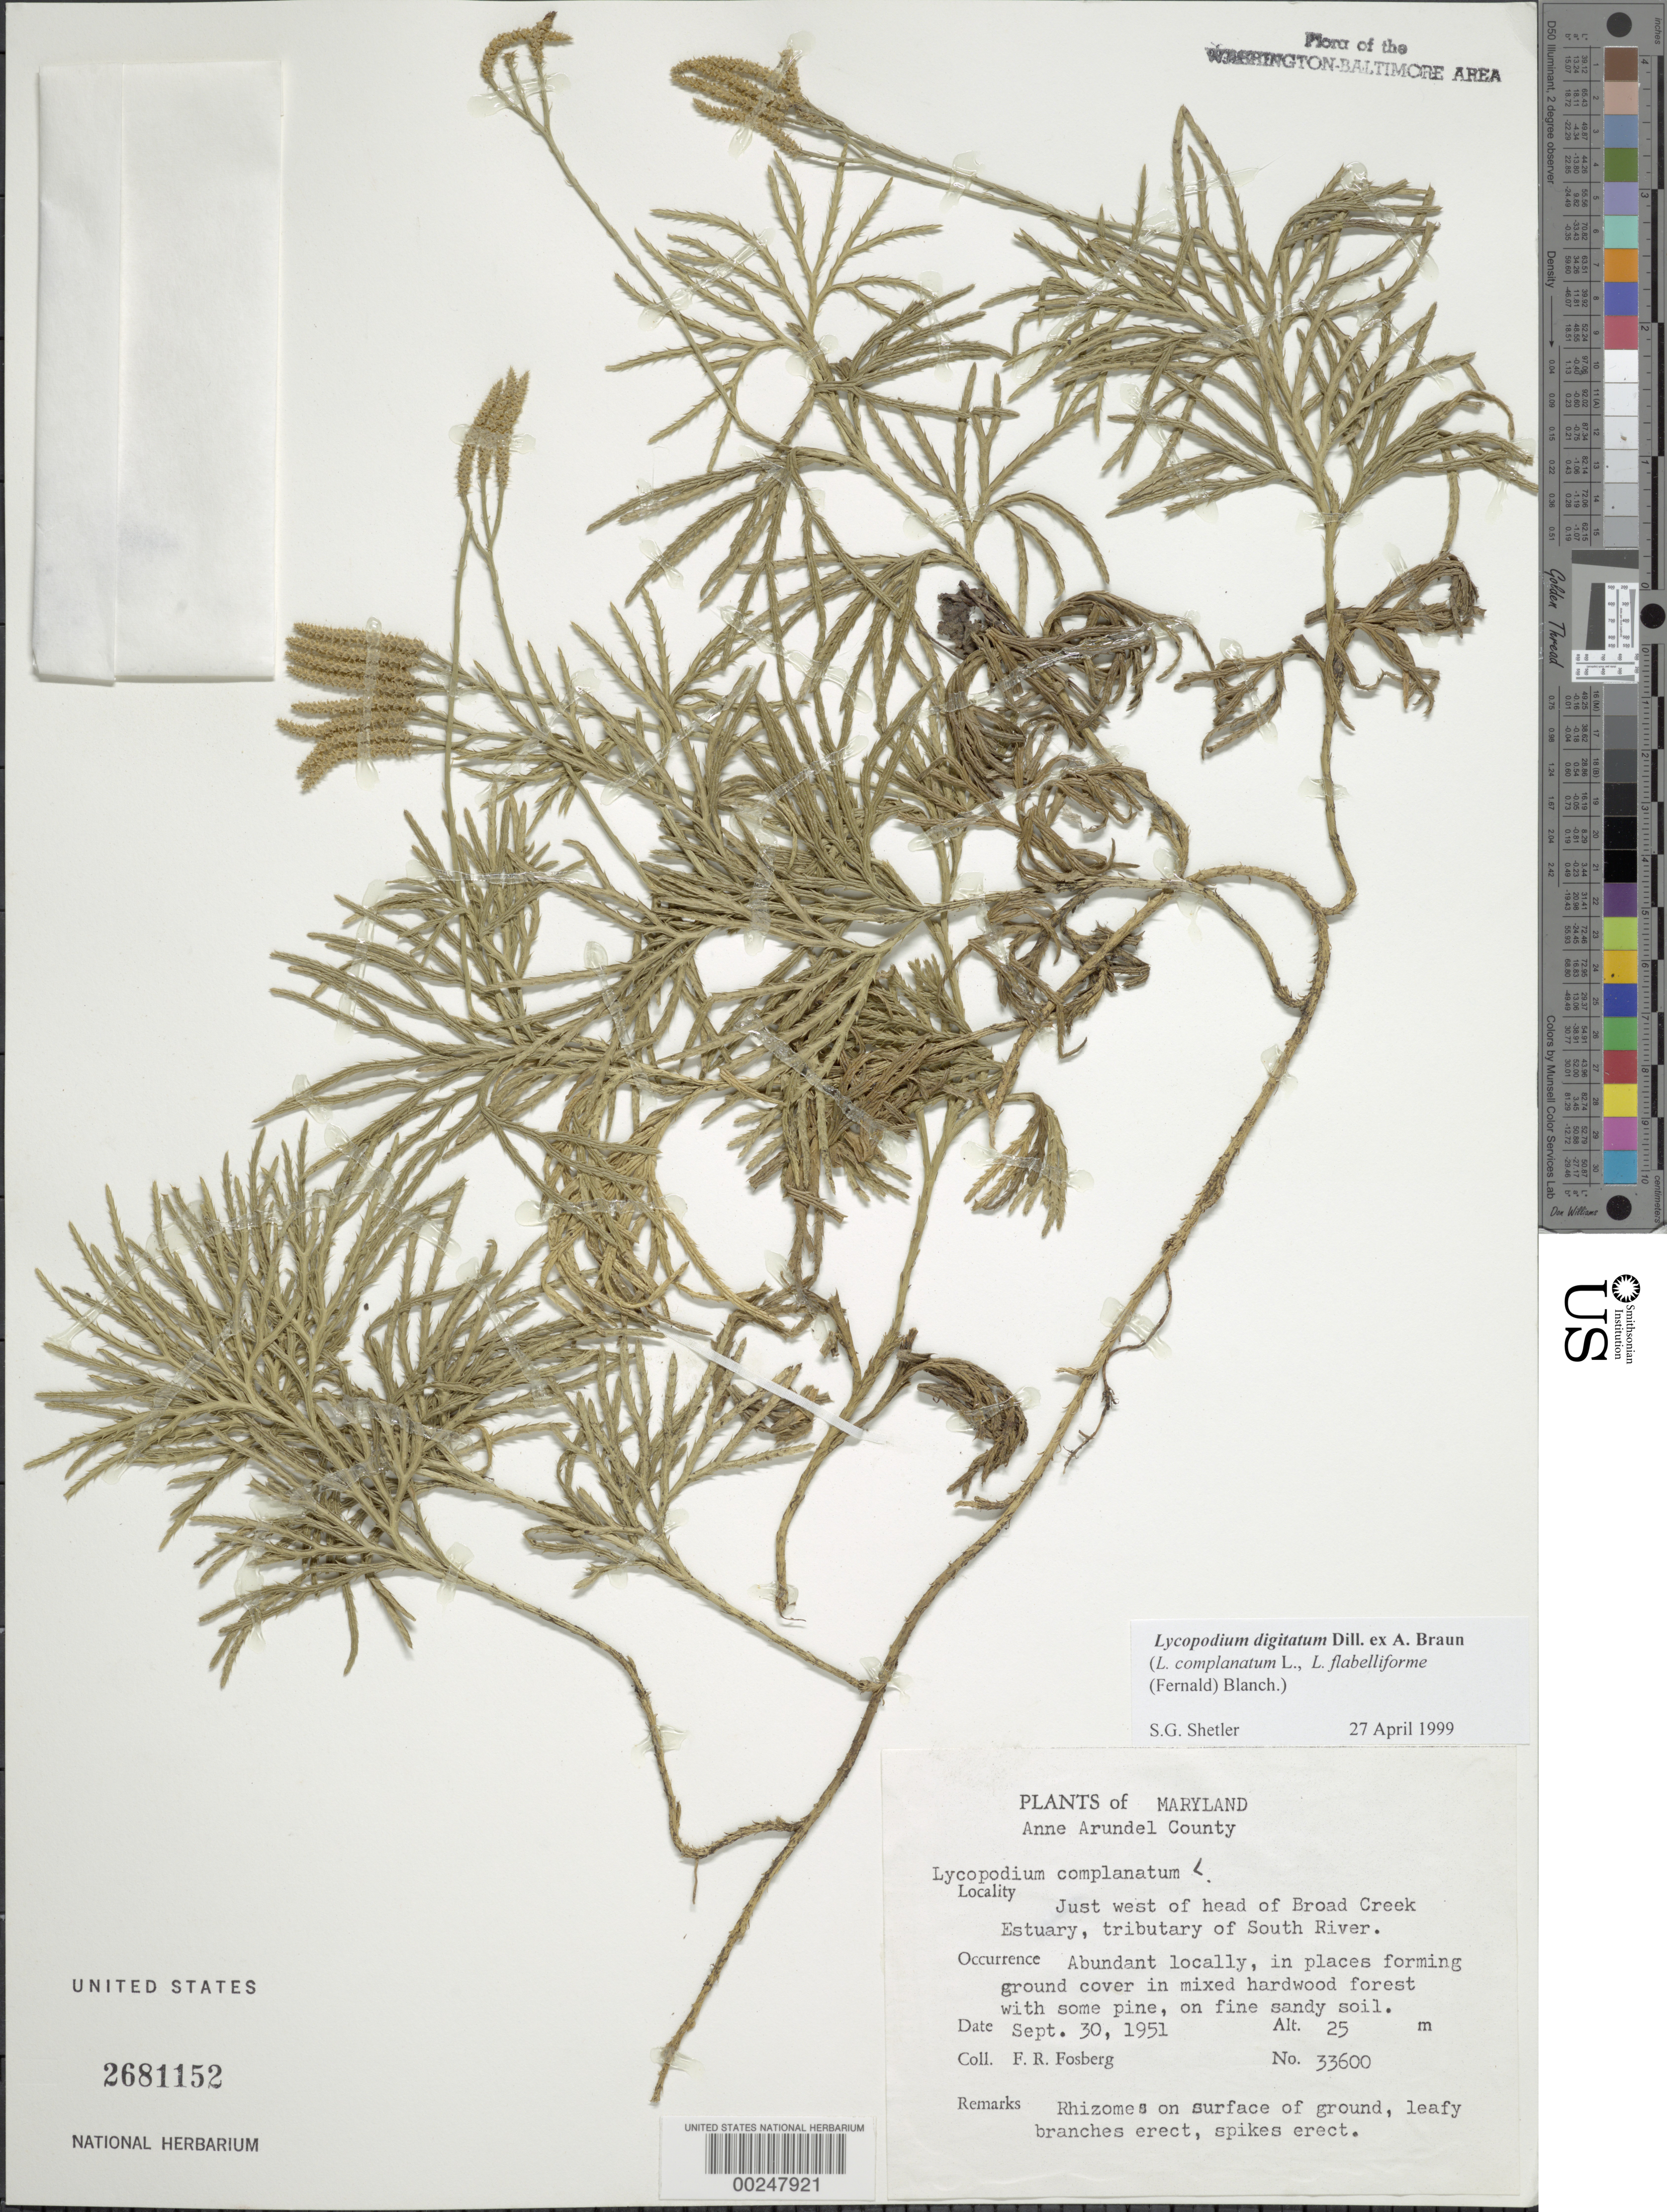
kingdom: Plantae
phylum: Tracheophyta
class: Lycopodiopsida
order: Lycopodiales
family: Lycopodiaceae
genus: Diphasiastrum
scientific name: Diphasiastrum digitatum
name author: (Dill. ex A. Braun) Holub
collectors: F. R. Fosberg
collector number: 33600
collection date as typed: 30 Sep 1951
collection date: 1951-09-30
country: United States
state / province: Maryland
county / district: Anne Arundel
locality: Head of Broad Creek Estuary, tributary of South River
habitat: In mixed hardwood forest with some pine, on fine sandy soil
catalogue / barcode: US 2681152